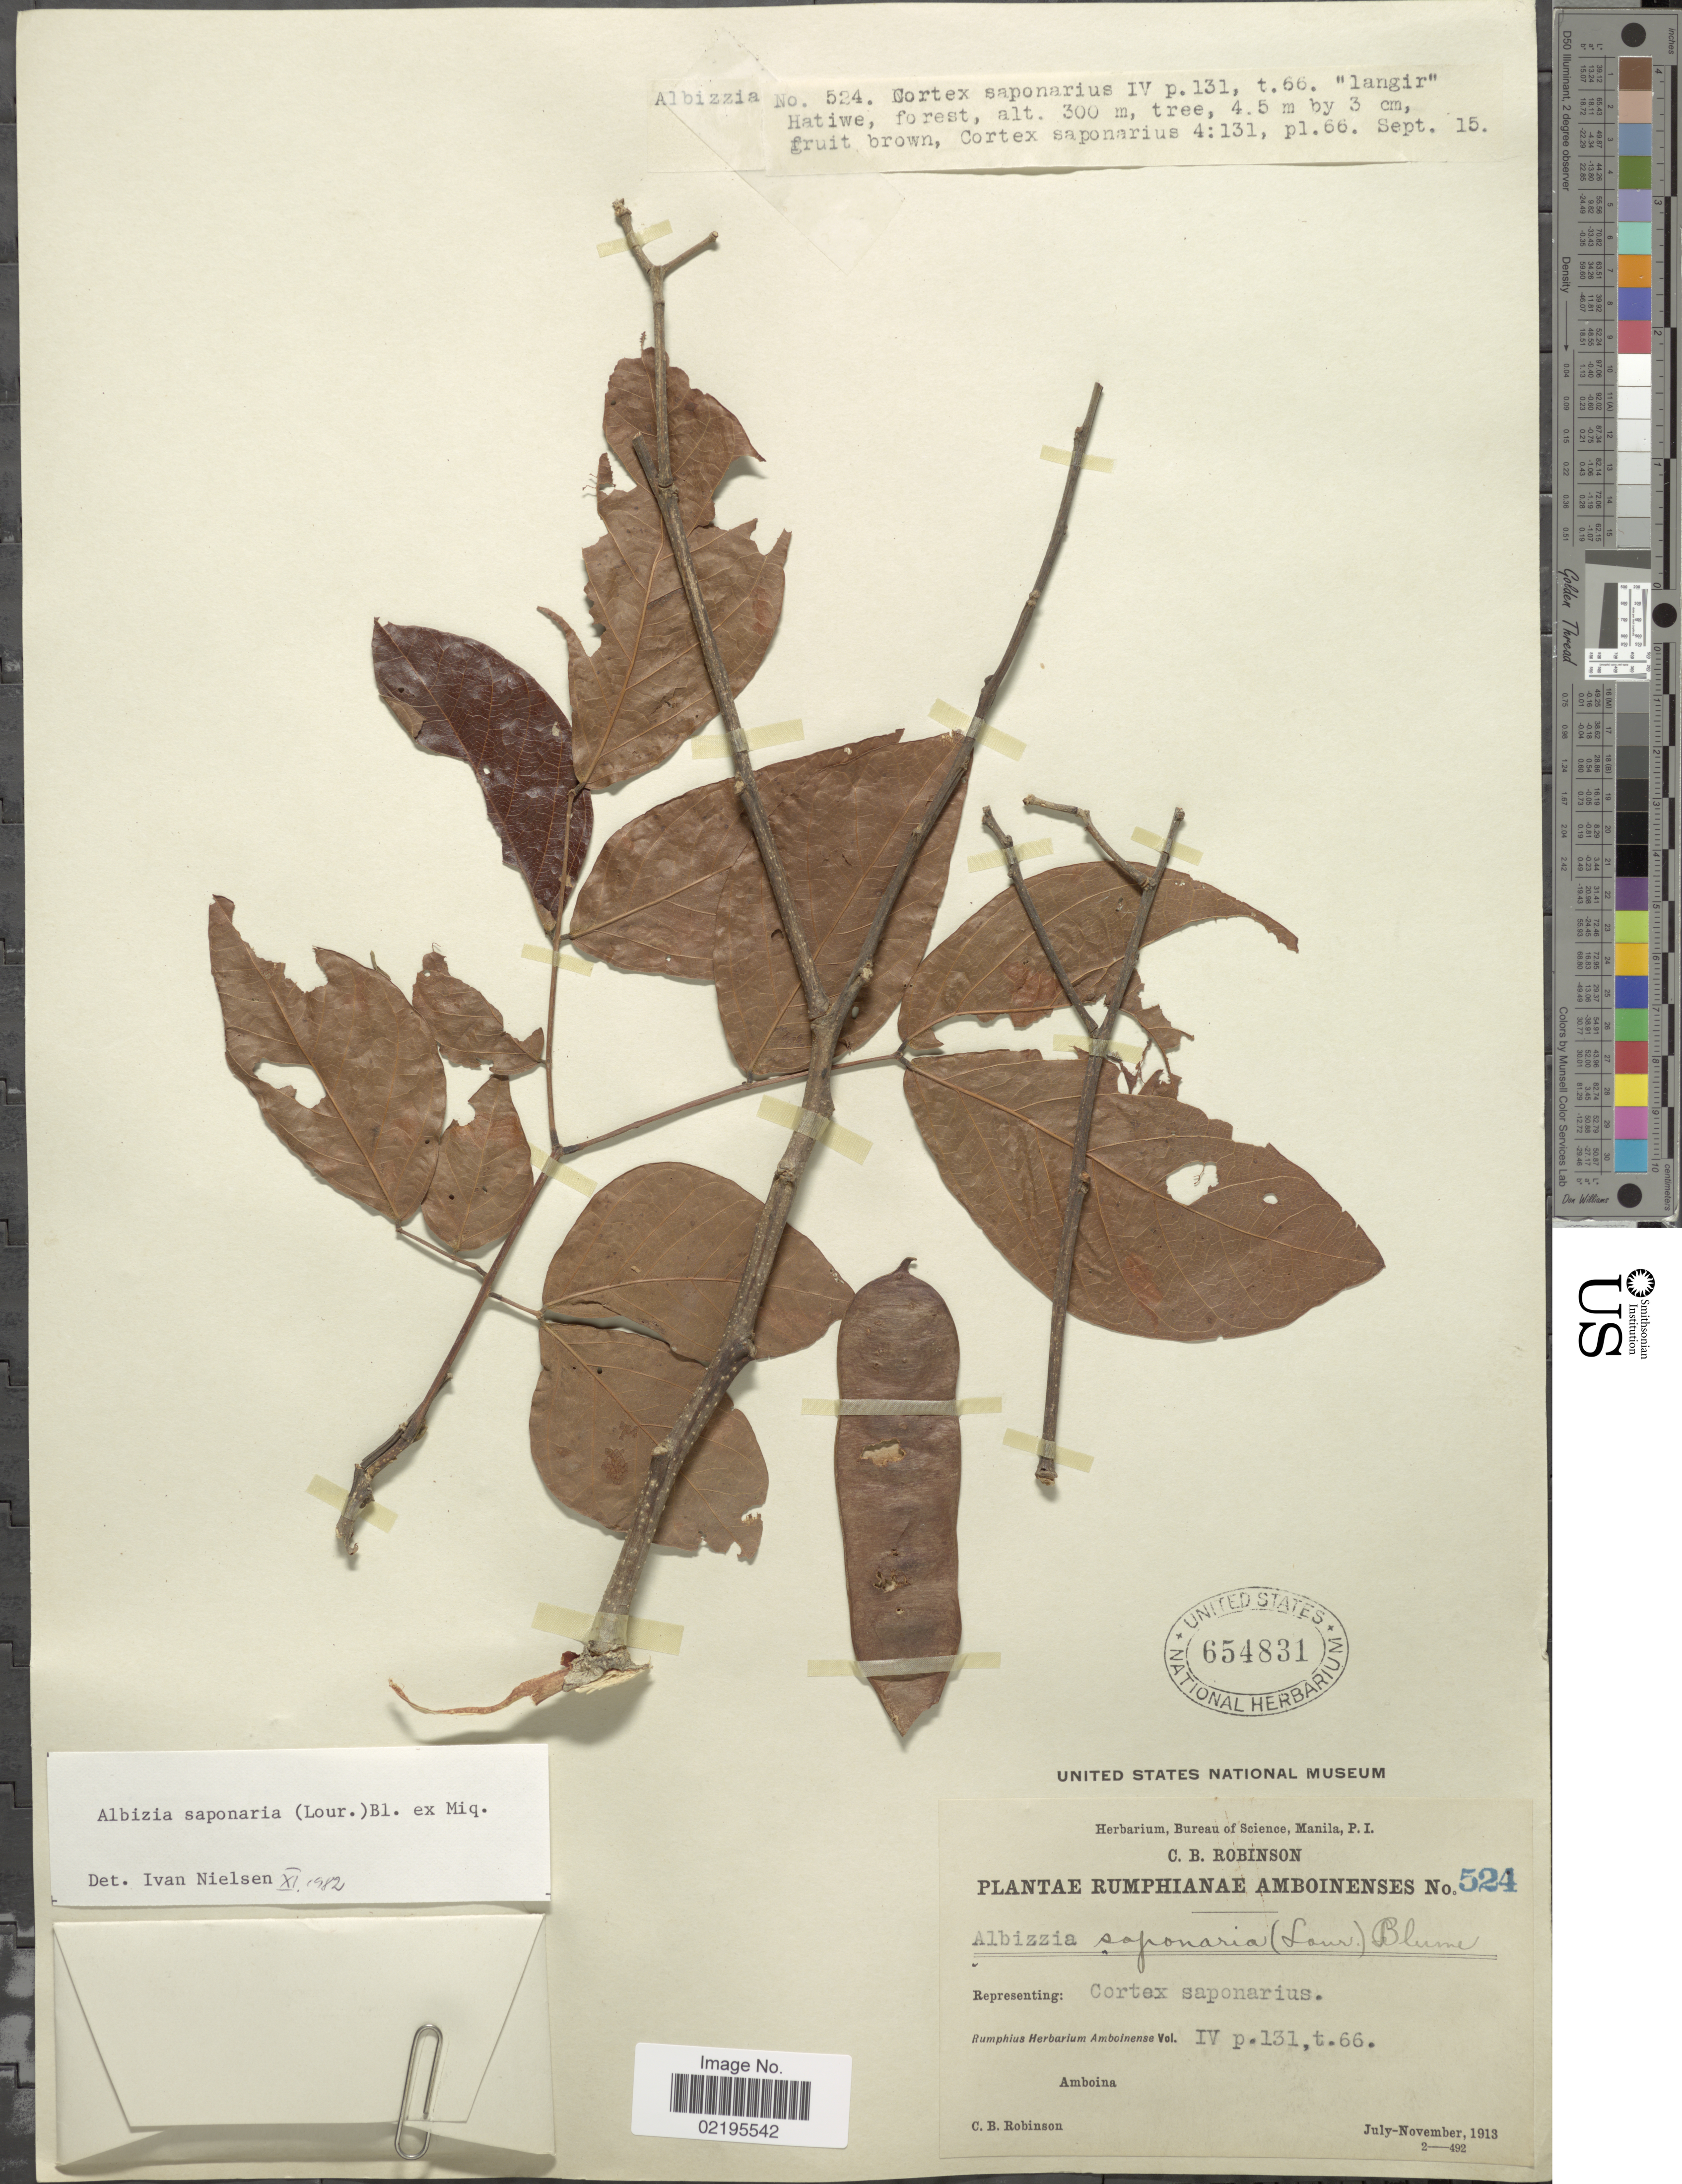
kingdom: Plantae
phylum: Tracheophyta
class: Magnoliopsida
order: Fabales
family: Fabaceae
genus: Albizia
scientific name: Albizia saponaria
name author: (Lour.) Blume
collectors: C. Robinson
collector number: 524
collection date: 1913-09-15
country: Indonesia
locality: Rumphianae Amboinenses, Amboina, Albizzia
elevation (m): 300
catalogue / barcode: US 654831